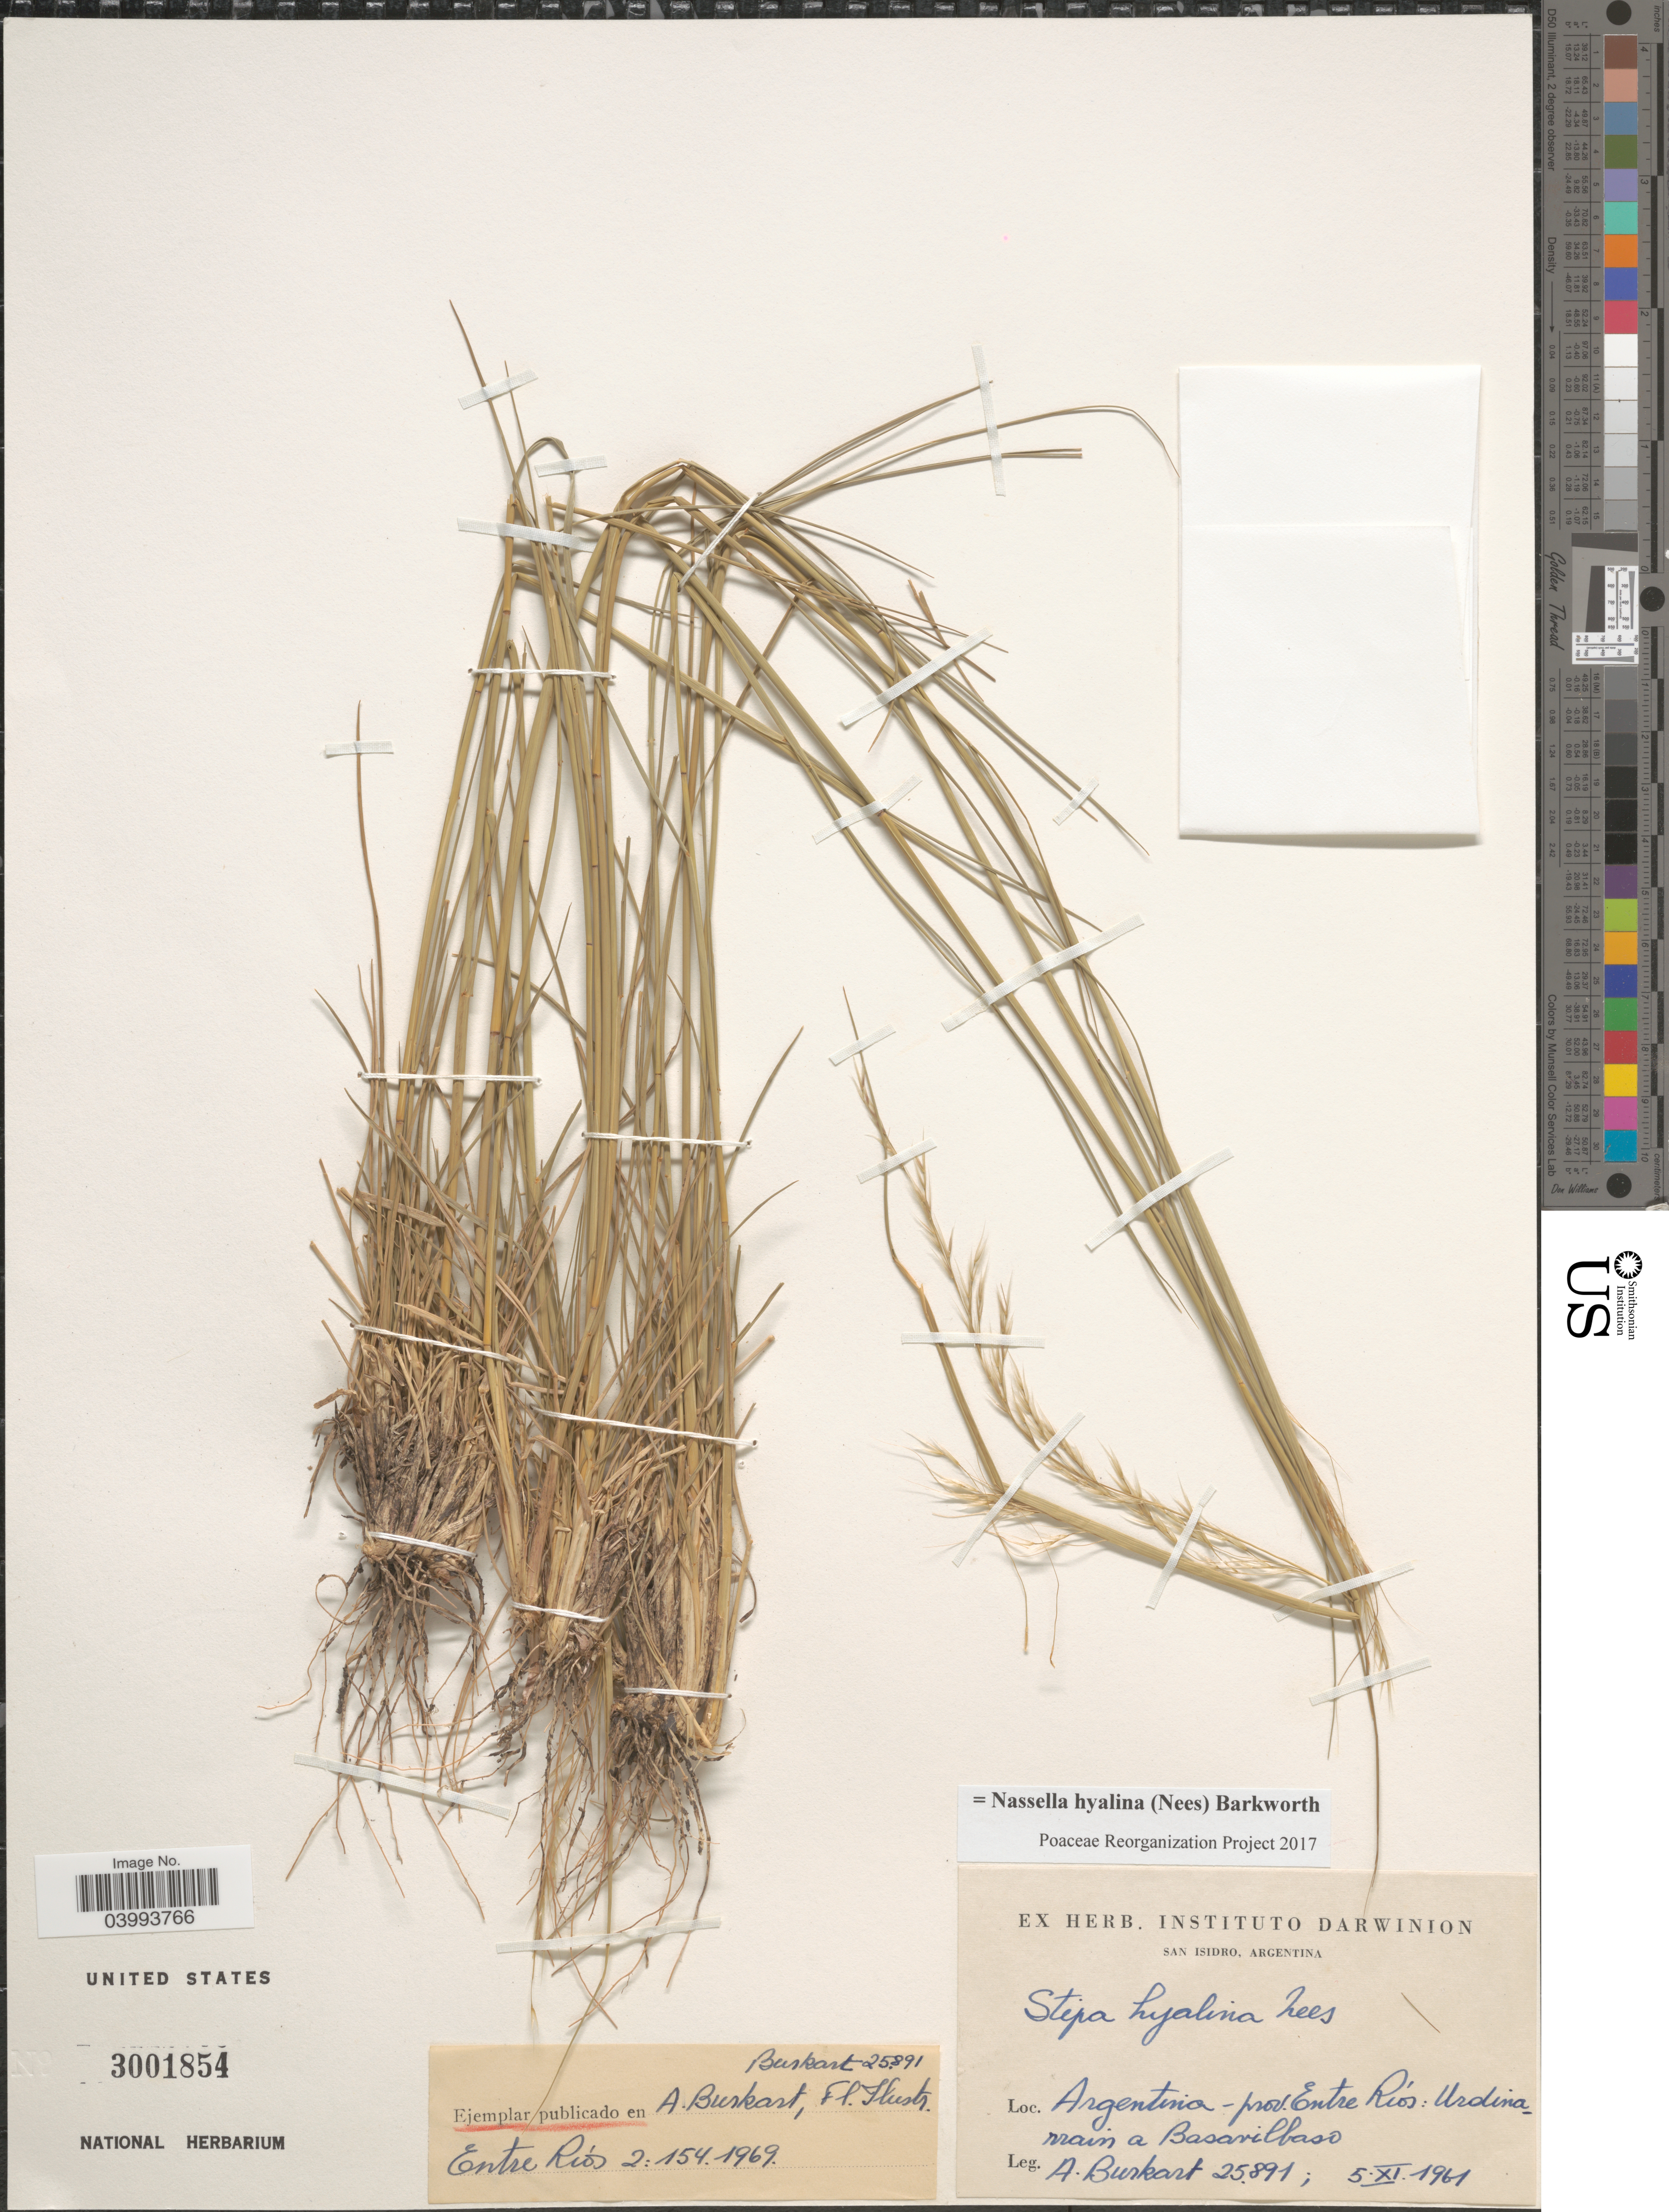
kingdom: Plantae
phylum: Tracheophyta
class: Liliopsida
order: Poales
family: Poaceae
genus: Nassella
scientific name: Nassella hyalina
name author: (Nees) Barkworth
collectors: A. E. Burkart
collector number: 25891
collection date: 1961-11-05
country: Argentina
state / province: Entre Rios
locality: Urdinarrain a Basarilbaso.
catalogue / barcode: US 3001854